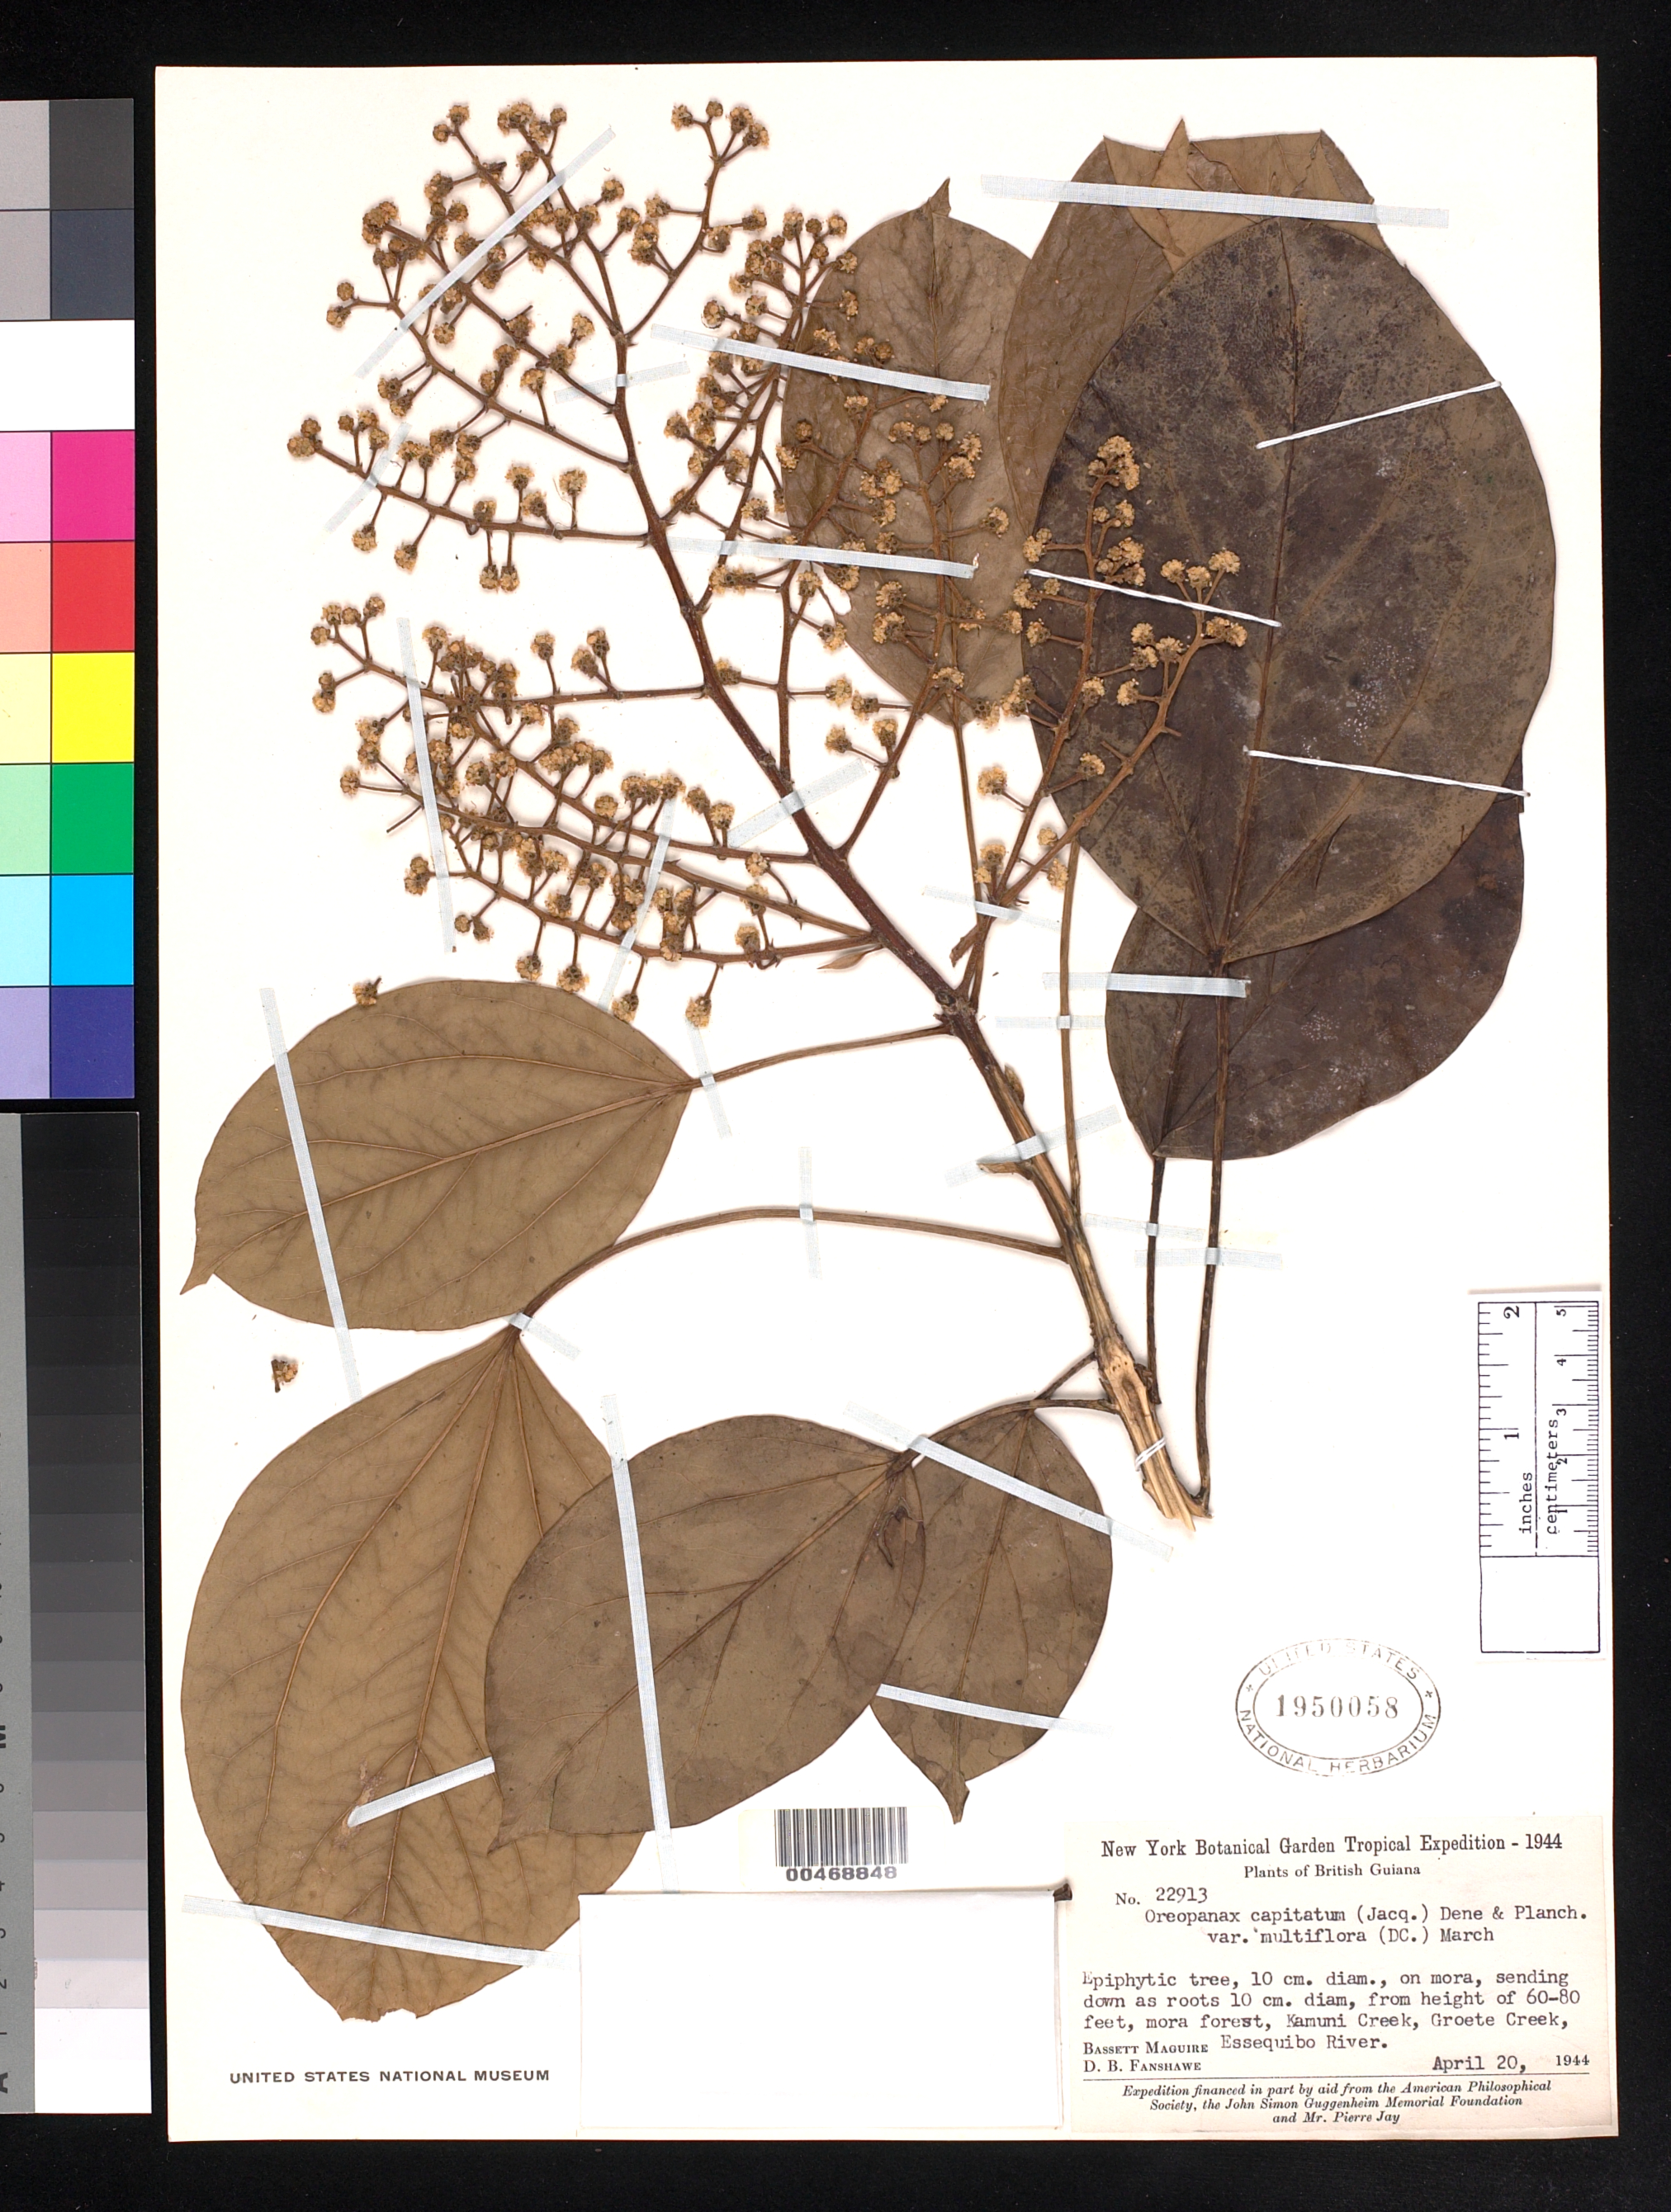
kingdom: Plantae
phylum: Tracheophyta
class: Magnoliopsida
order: Apiales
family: Araliaceae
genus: Oreopanax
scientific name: Oreopanax capitatus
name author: (Jacq.) Decne. & Planch.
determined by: Splithof-Heerschop, M.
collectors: B. Maguire & D. B. Fanshawe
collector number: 22913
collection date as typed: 20-Apr-44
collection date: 1944-04-20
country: Guyana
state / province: Essequibo Isl-W. Demerara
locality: Kamuni Creek, Groete Creek, Essequibo River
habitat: Mora forest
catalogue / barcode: US 1950058